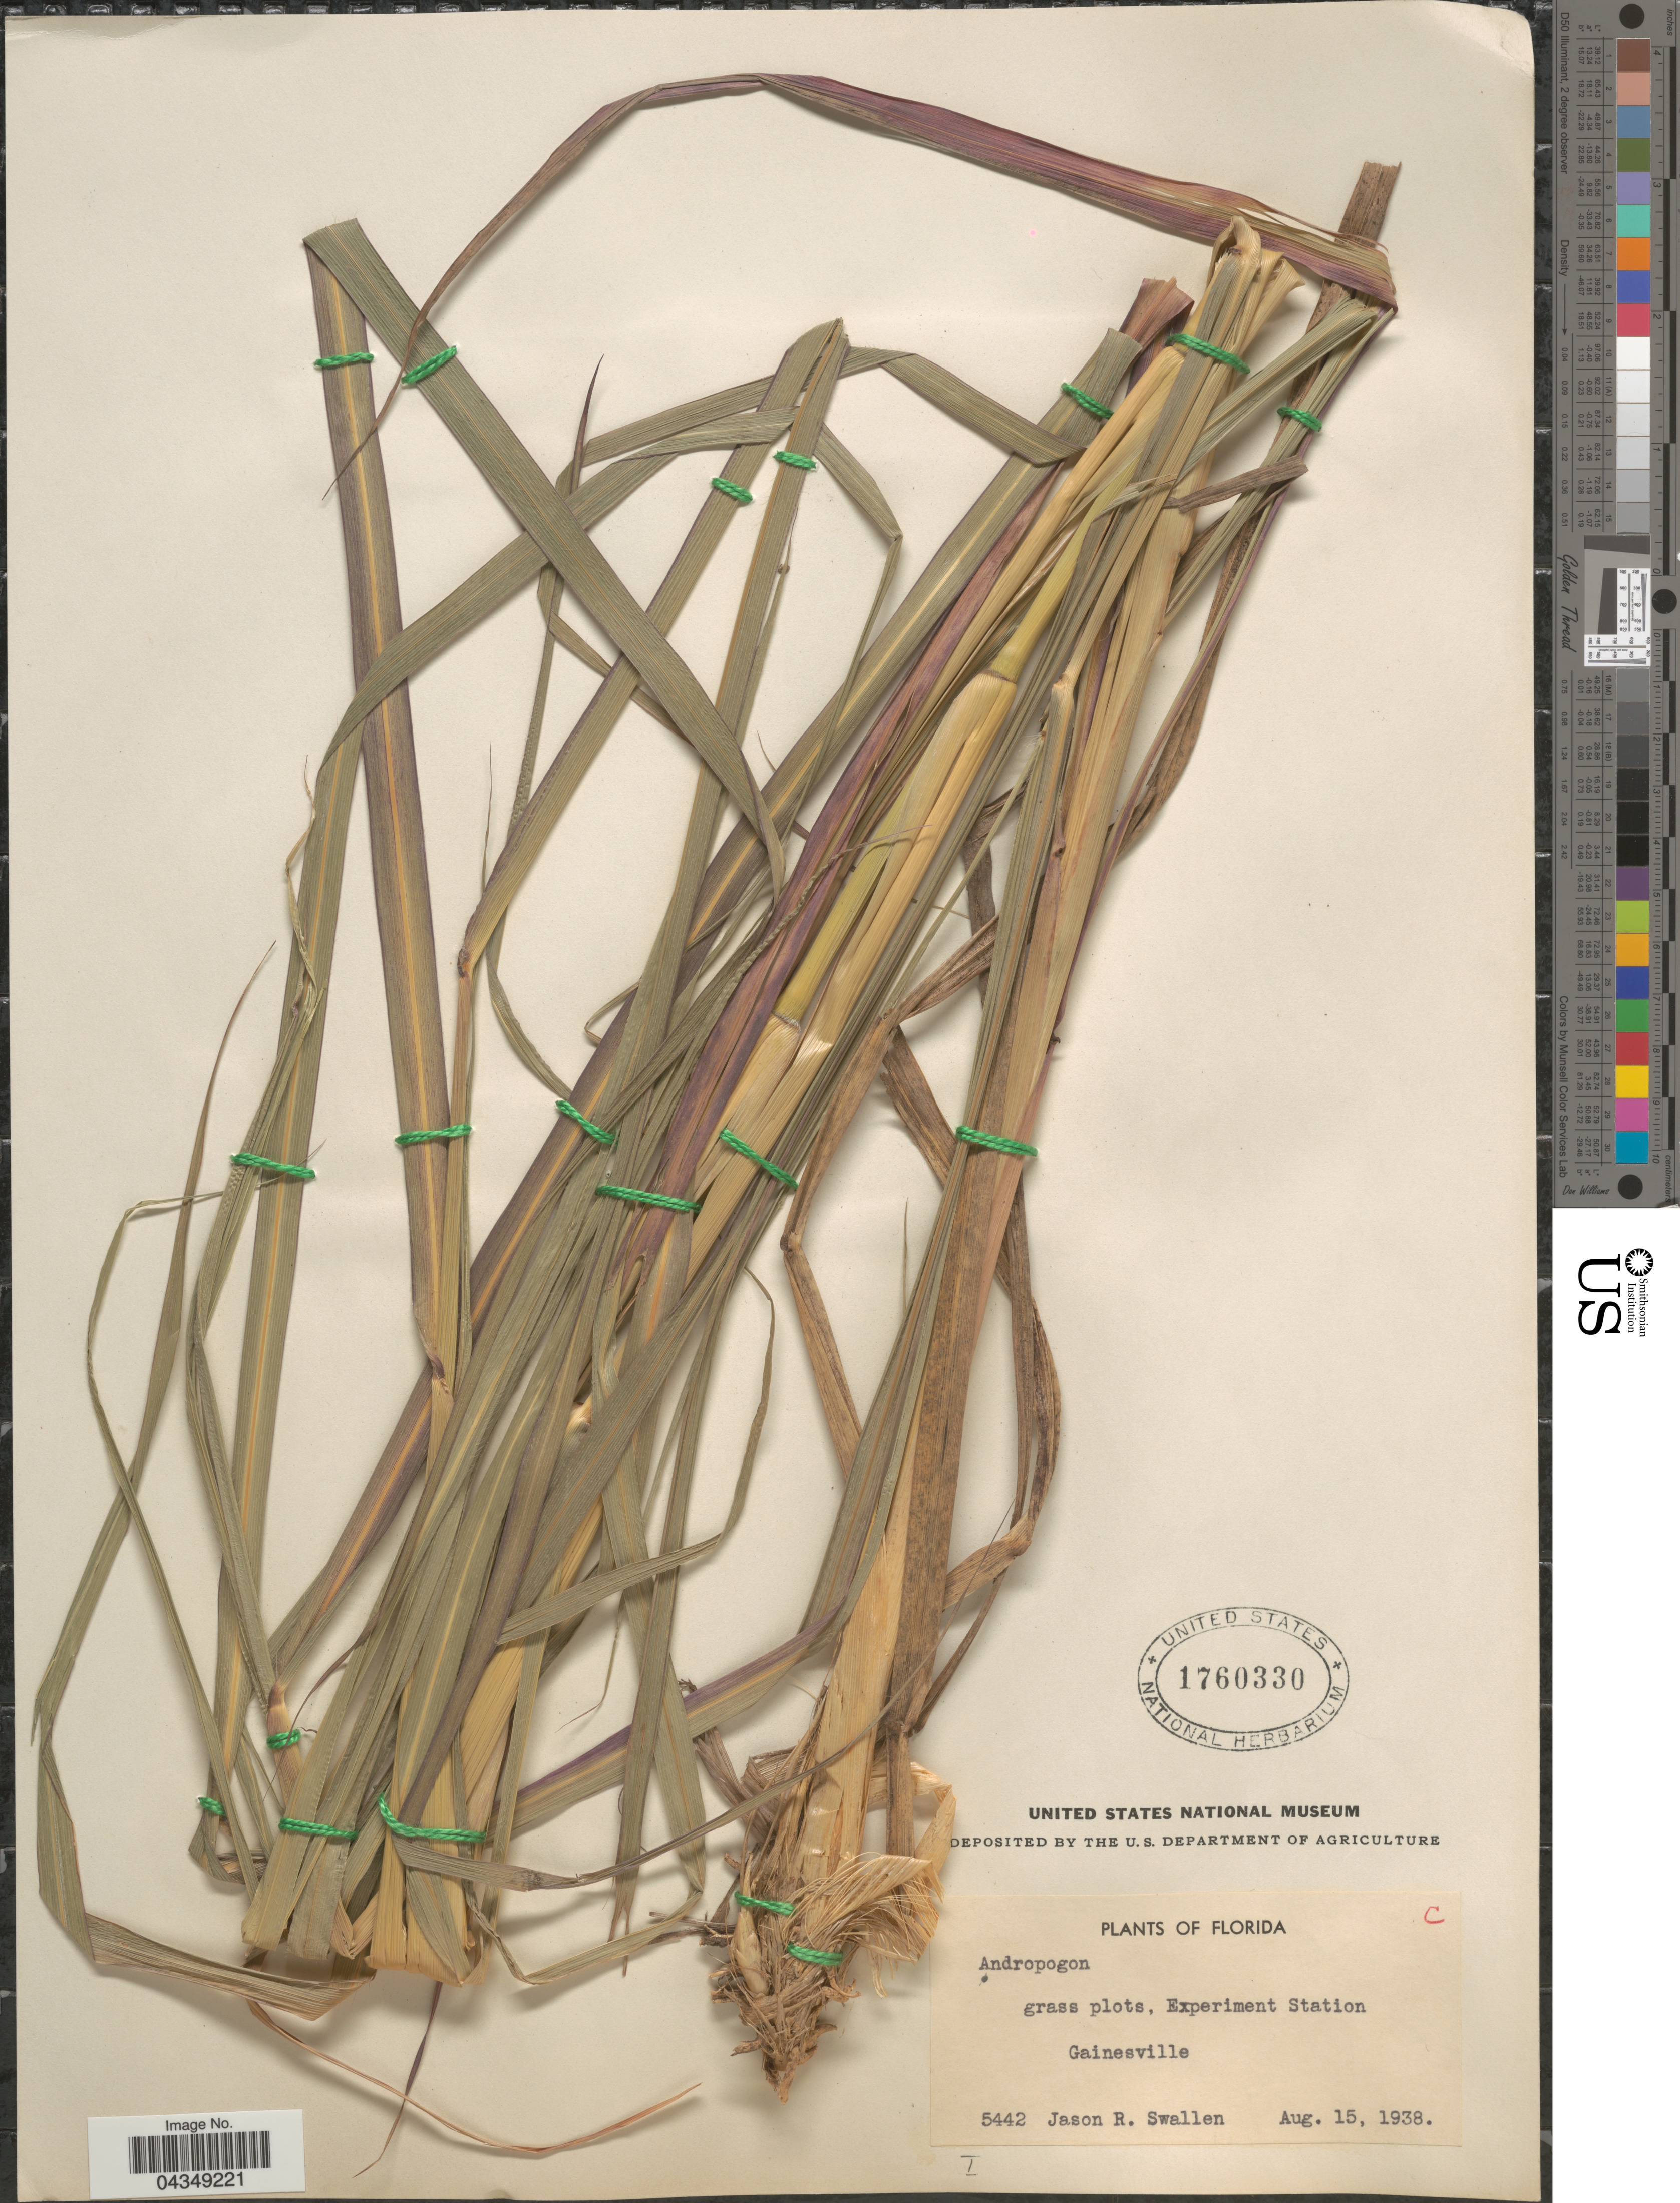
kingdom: Plantae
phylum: Tracheophyta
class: Liliopsida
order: Poales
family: Poaceae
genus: Bothriochloa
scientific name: Bothriochloa bladhii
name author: (Retz.) S.T. Blake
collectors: J. R. Swallen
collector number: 5442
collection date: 1938-08-15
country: United States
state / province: Florida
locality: Grass plots, Experiment Station. Gainesville.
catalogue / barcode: US 1760330